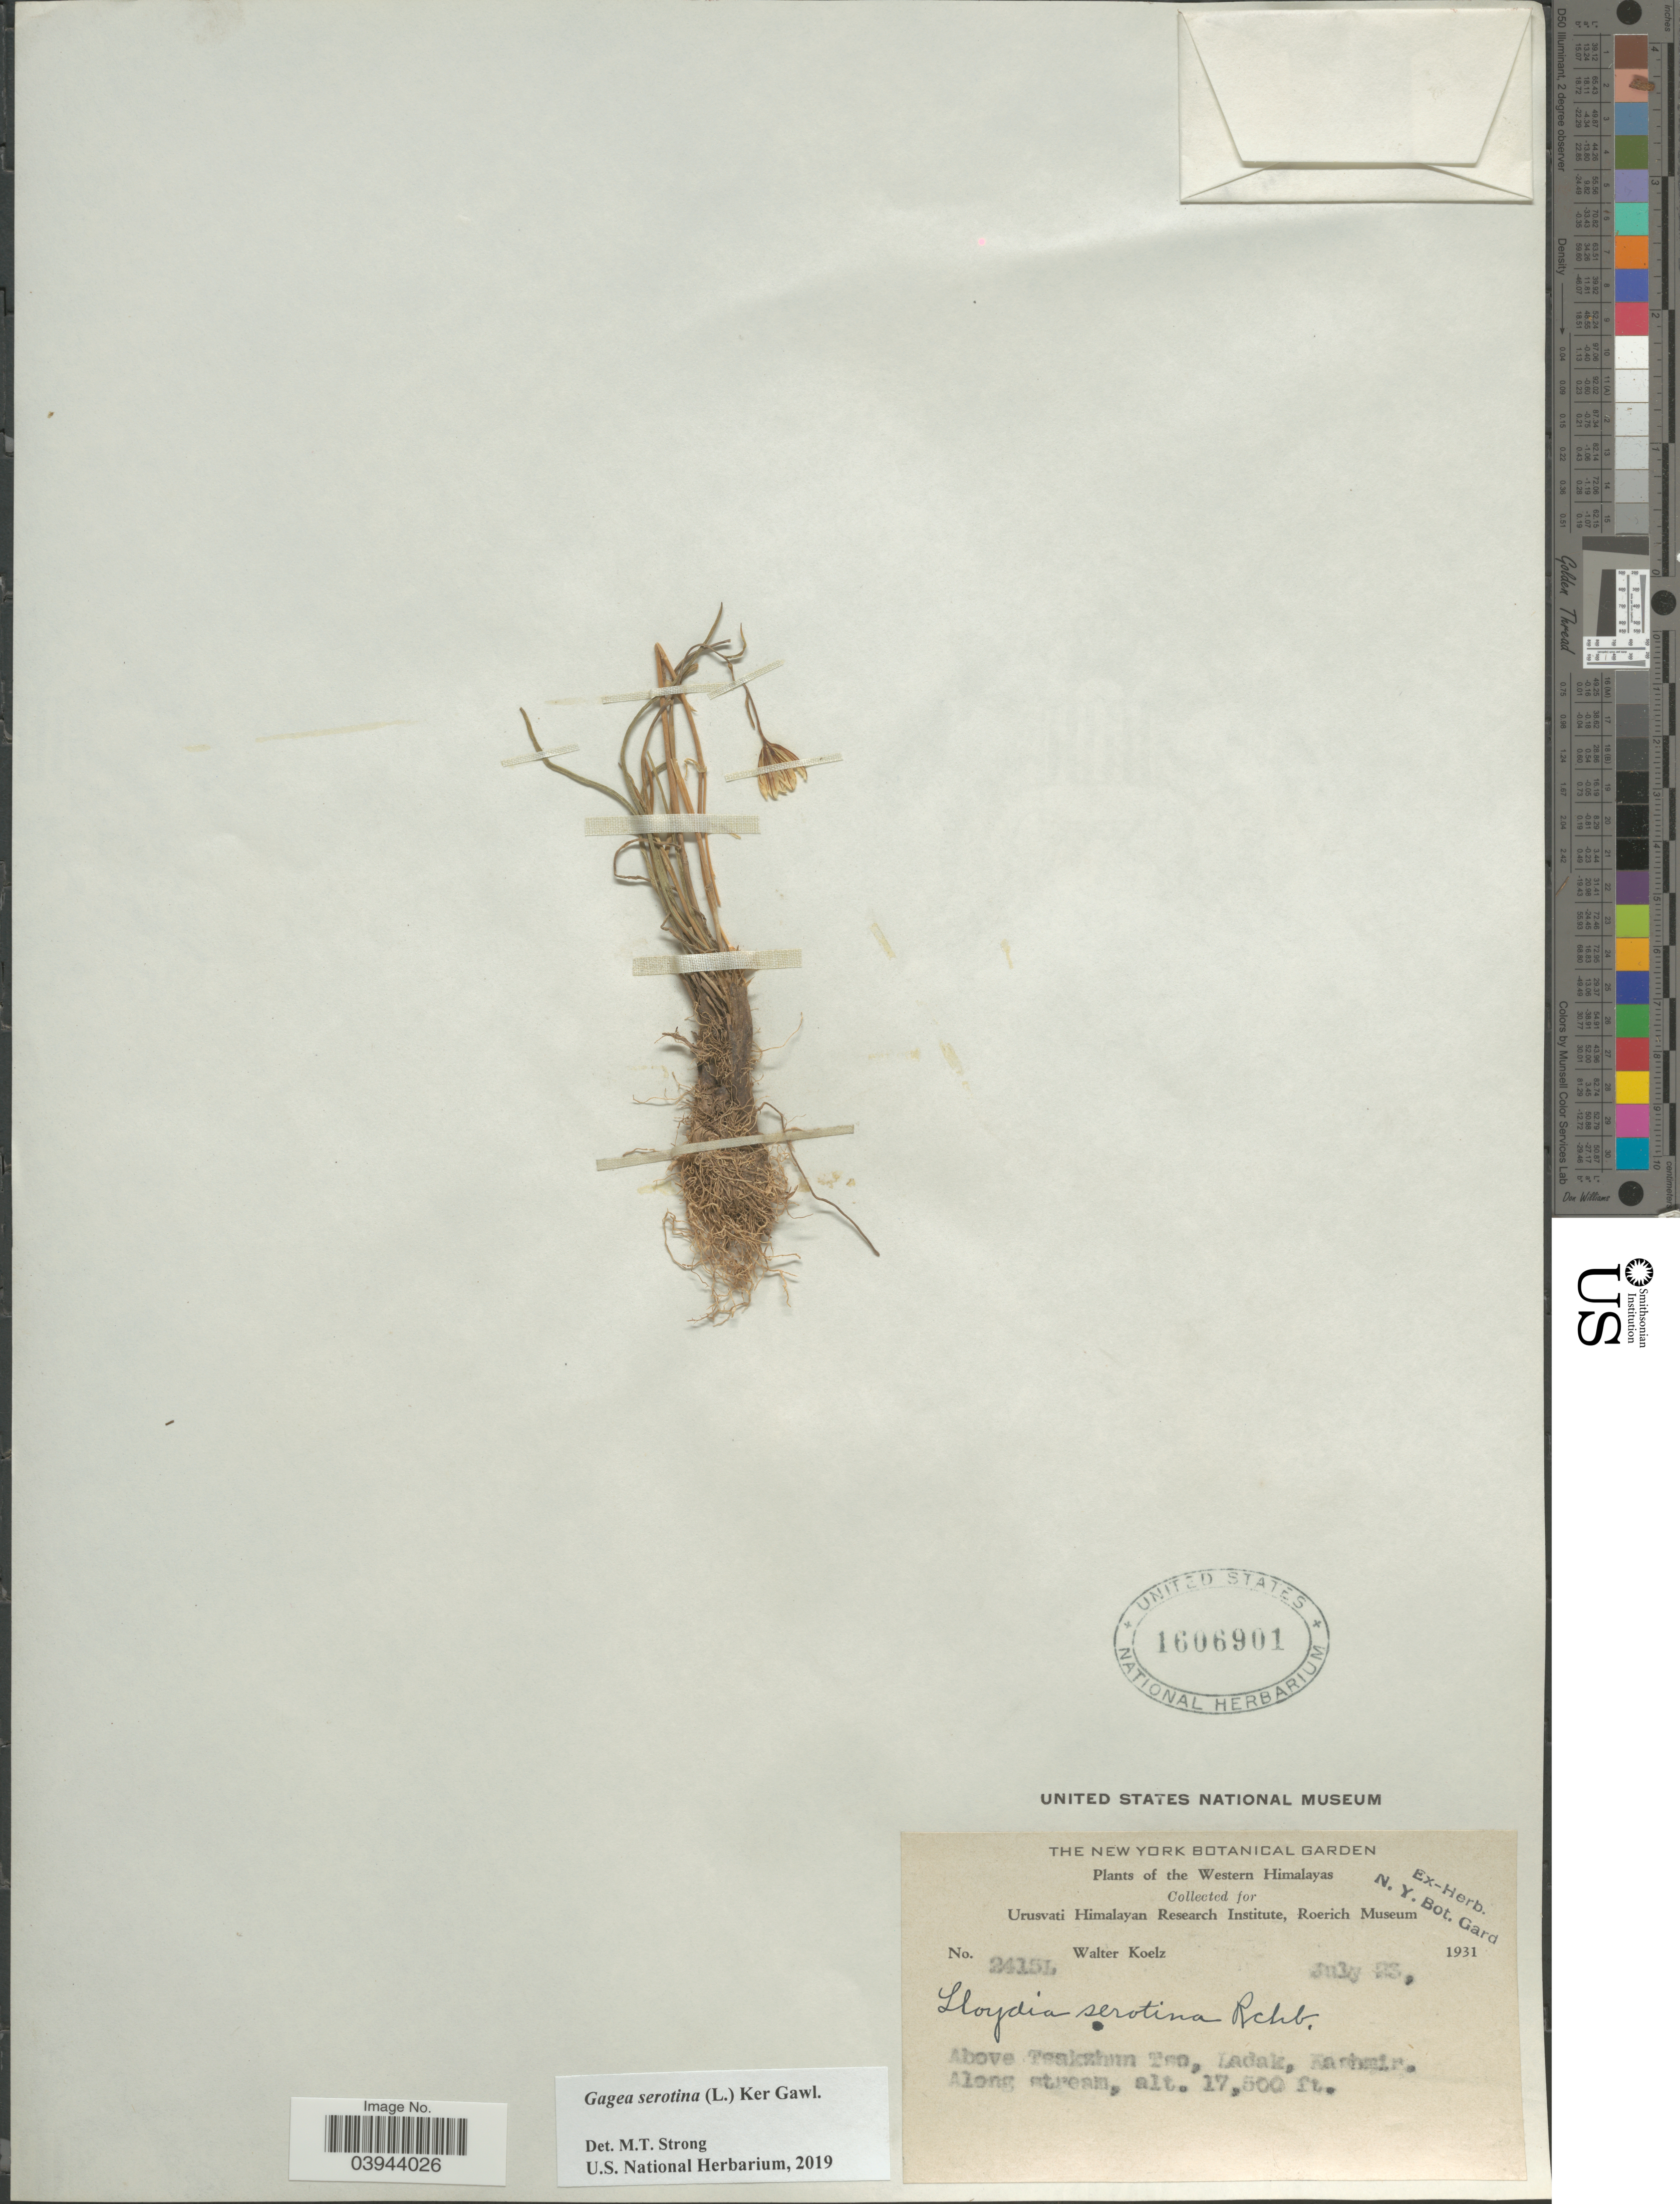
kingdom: Plantae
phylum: Tracheophyta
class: Liliopsida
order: Liliales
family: Liliaceae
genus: Gagea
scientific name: Gagea serotina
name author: (L.) Ker Gawl.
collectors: W. N. Koelz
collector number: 2415L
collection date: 1931-07-23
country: India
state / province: Ladakh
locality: The Western Himalayas. Above Tsakzhum Tso, Ladak, Kashmir.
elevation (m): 5334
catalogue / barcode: US 1606901